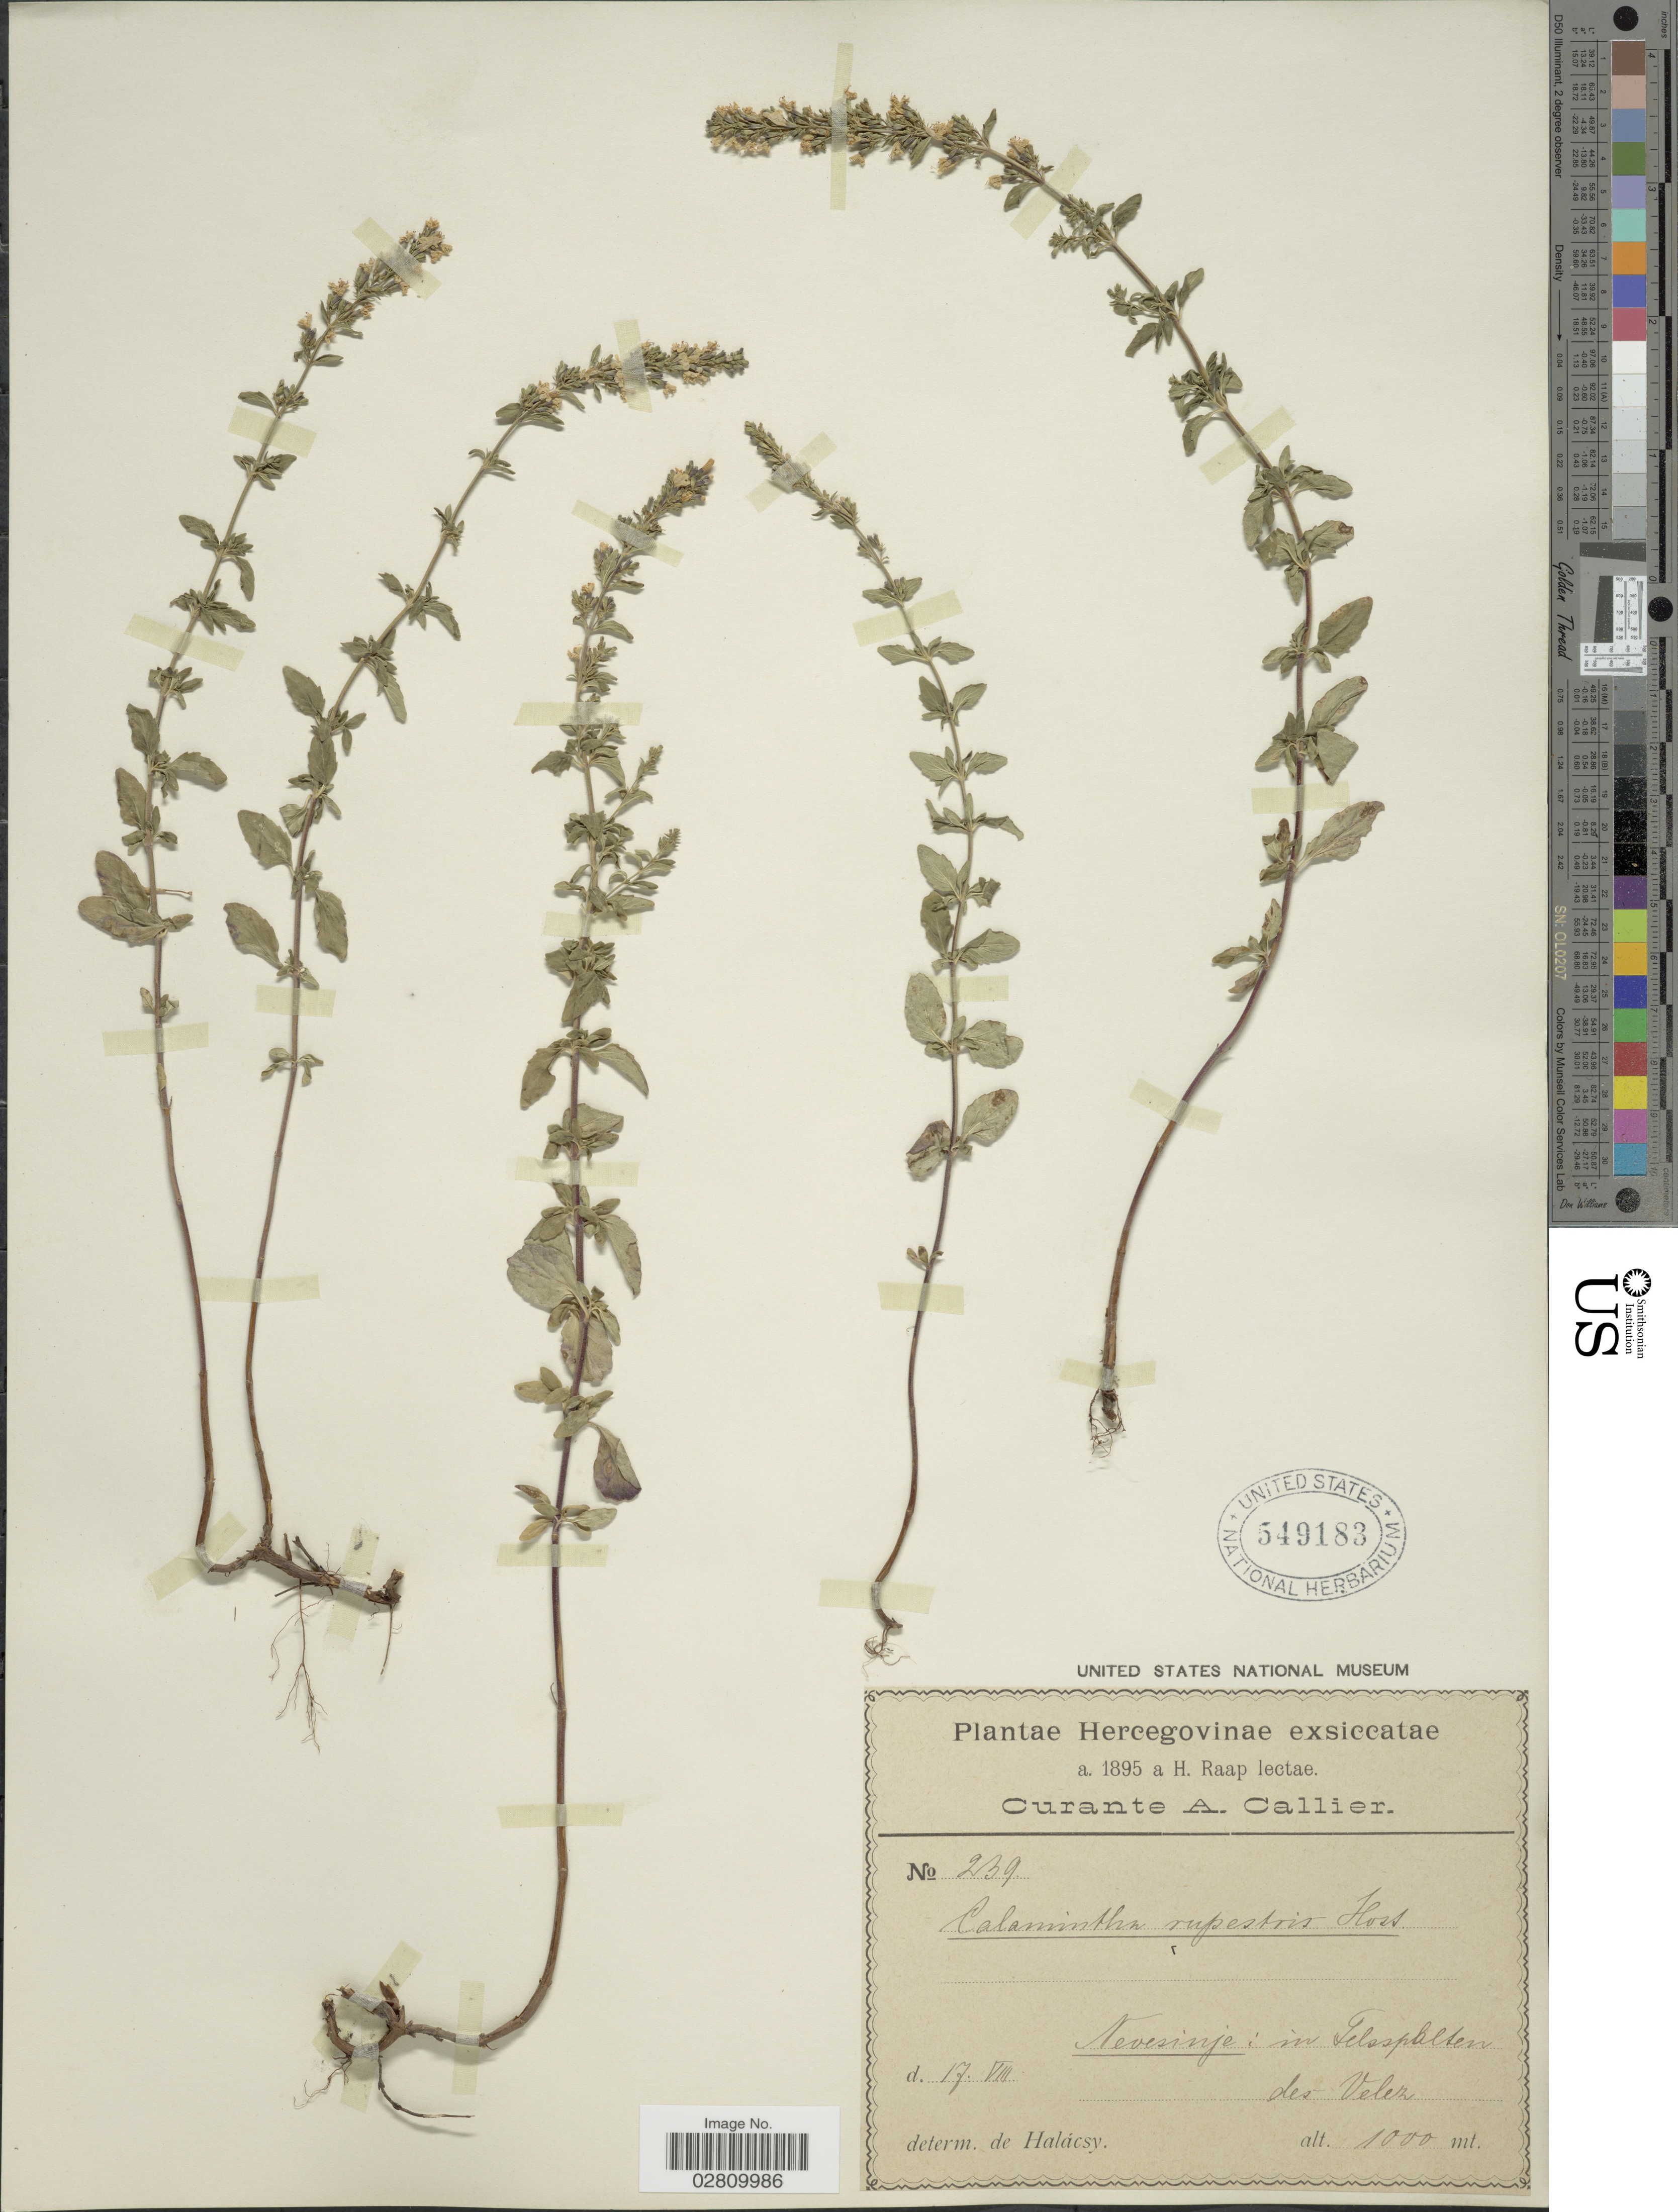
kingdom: Plantae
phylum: Tracheophyta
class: Magnoliopsida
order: Lamiales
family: Lamiaceae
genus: Calamintha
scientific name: Calamintha rupestris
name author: (Wulfen) Host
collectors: H. Raap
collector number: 239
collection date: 1895-08-17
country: Bosnia and Herzegovina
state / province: Srpska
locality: Hercegovinae. Nevesinje: in Fellspalten Velez [interpreted]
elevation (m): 1000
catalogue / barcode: US 549183